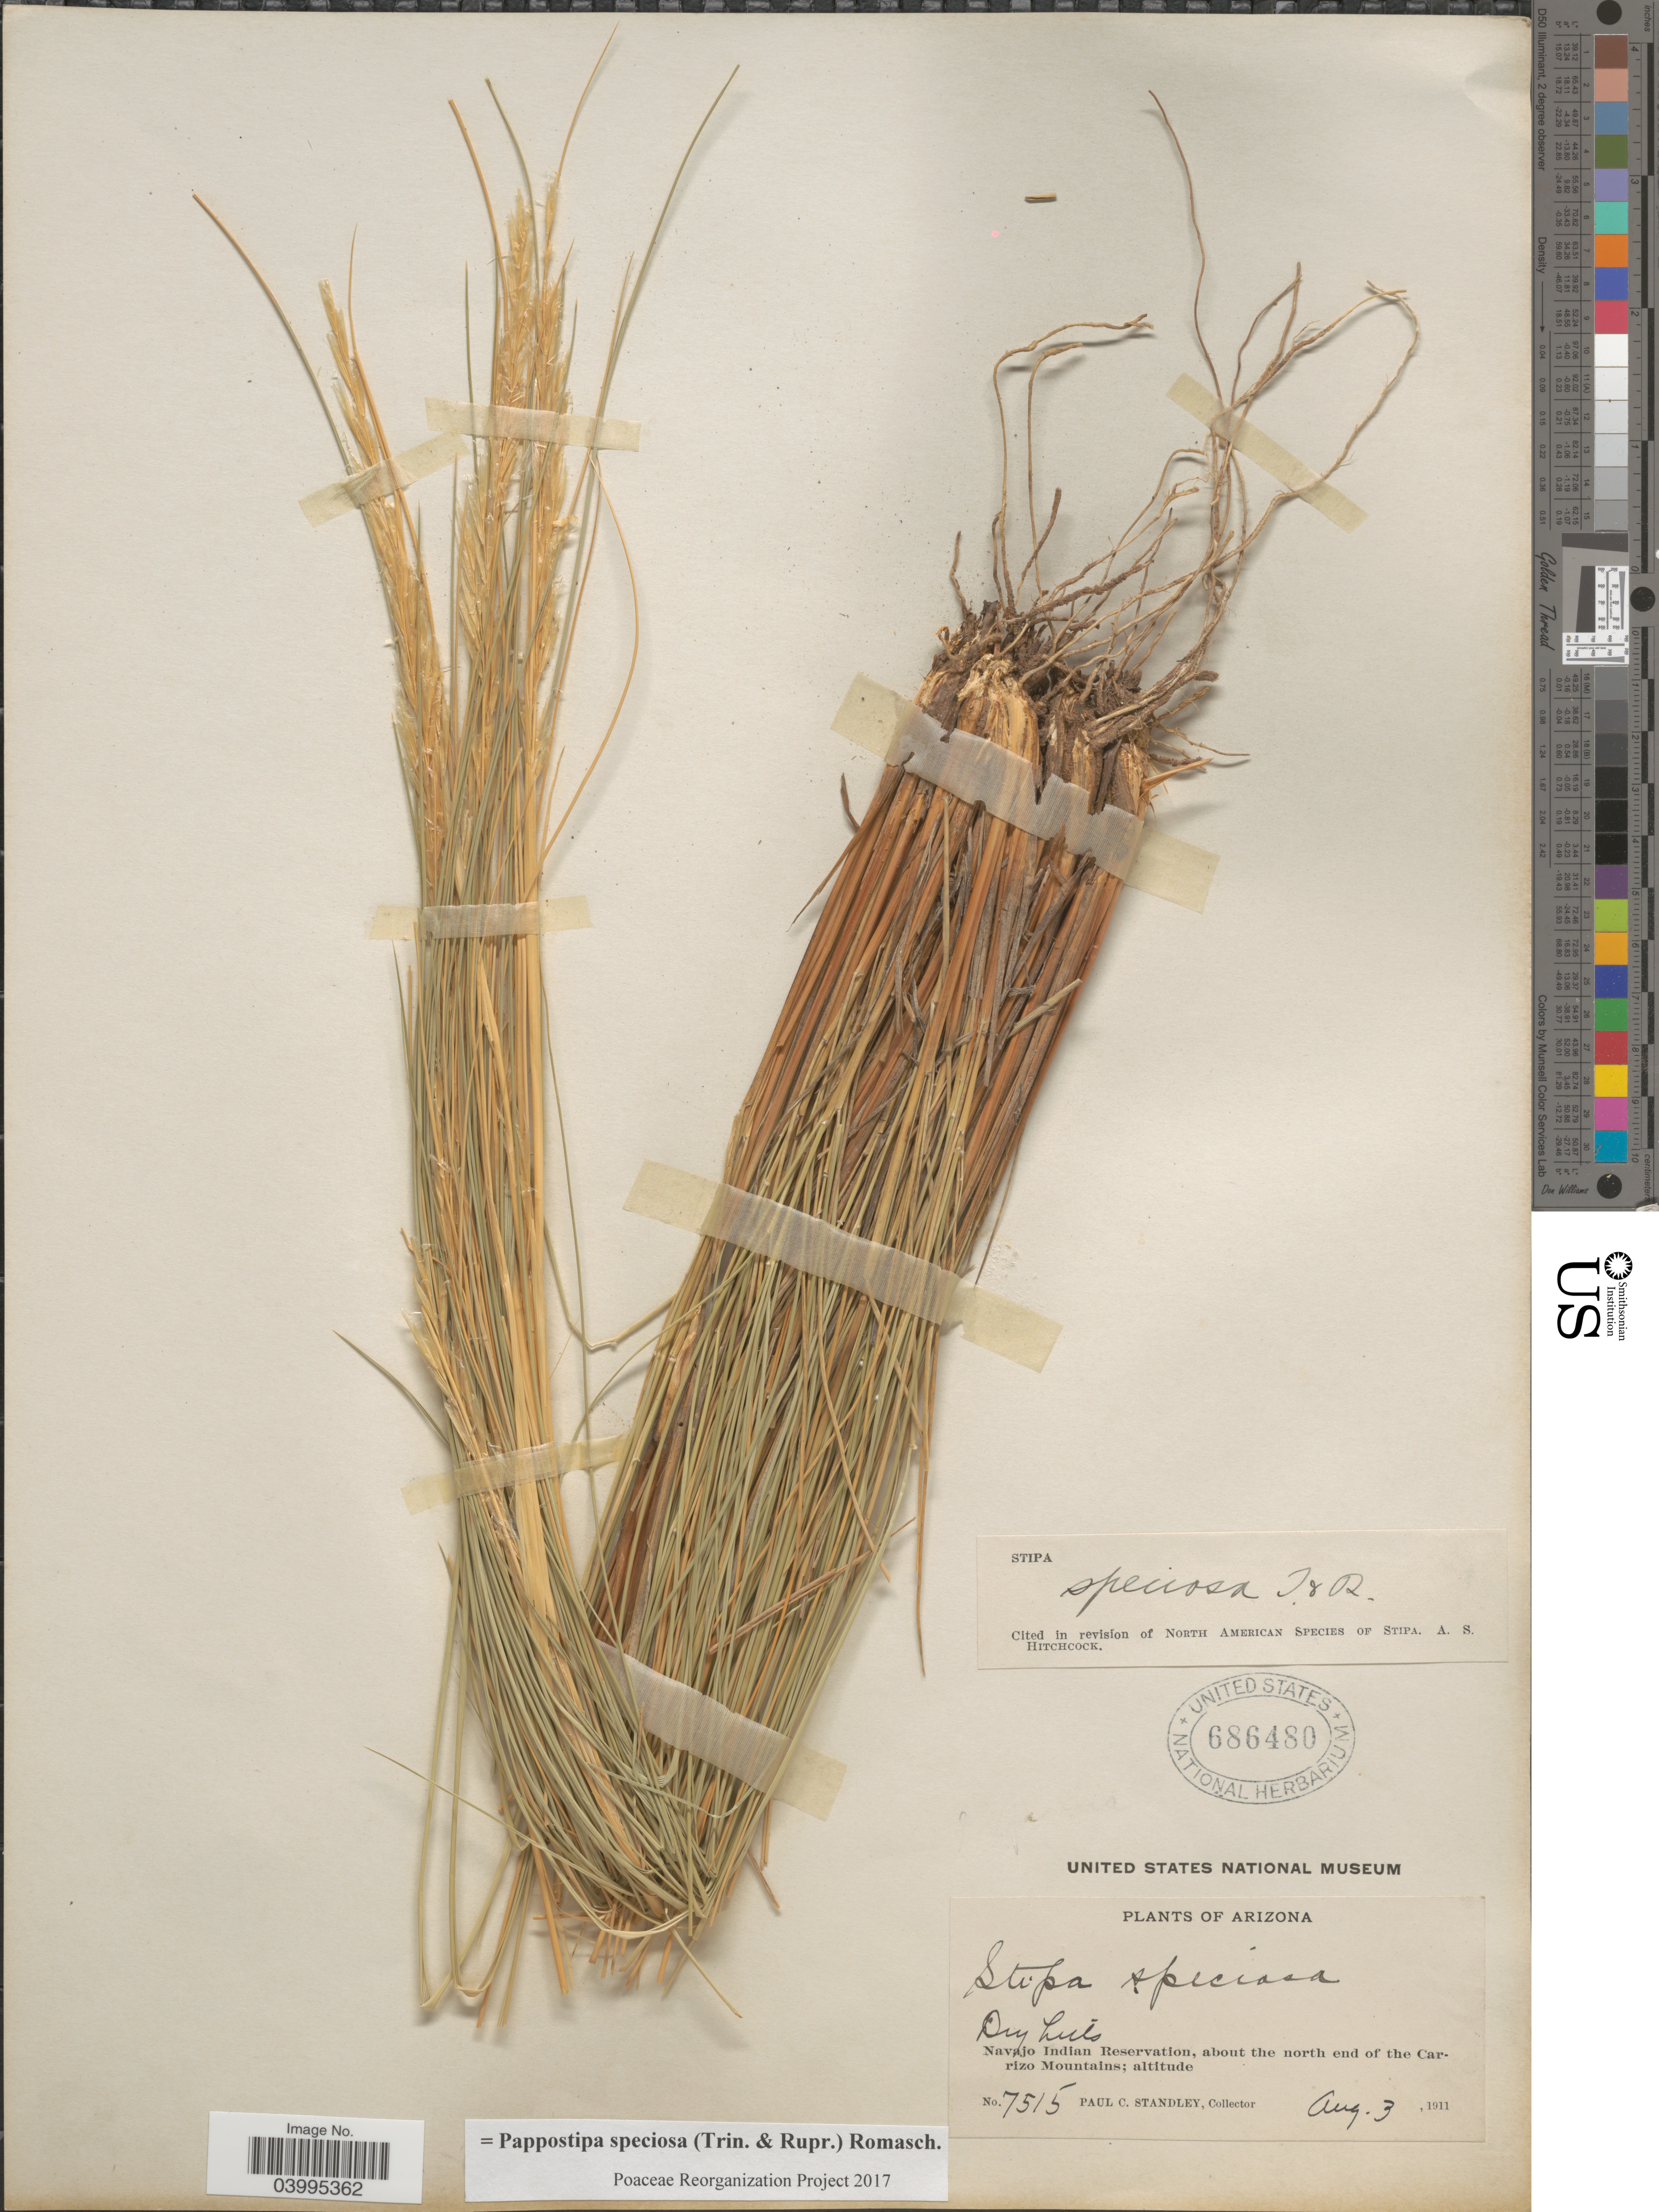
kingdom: Plantae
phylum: Tracheophyta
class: Liliopsida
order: Poales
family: Poaceae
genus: Pappostipa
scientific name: Pappostipa speciosa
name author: (Trin. & Rupr.) Romasch.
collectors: P. C. Standley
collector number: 7515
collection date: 1911-08-03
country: United States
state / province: Arizona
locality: Navajo Indian Reservation, about the north end of the Carrizo Mountains.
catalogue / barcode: US 686480